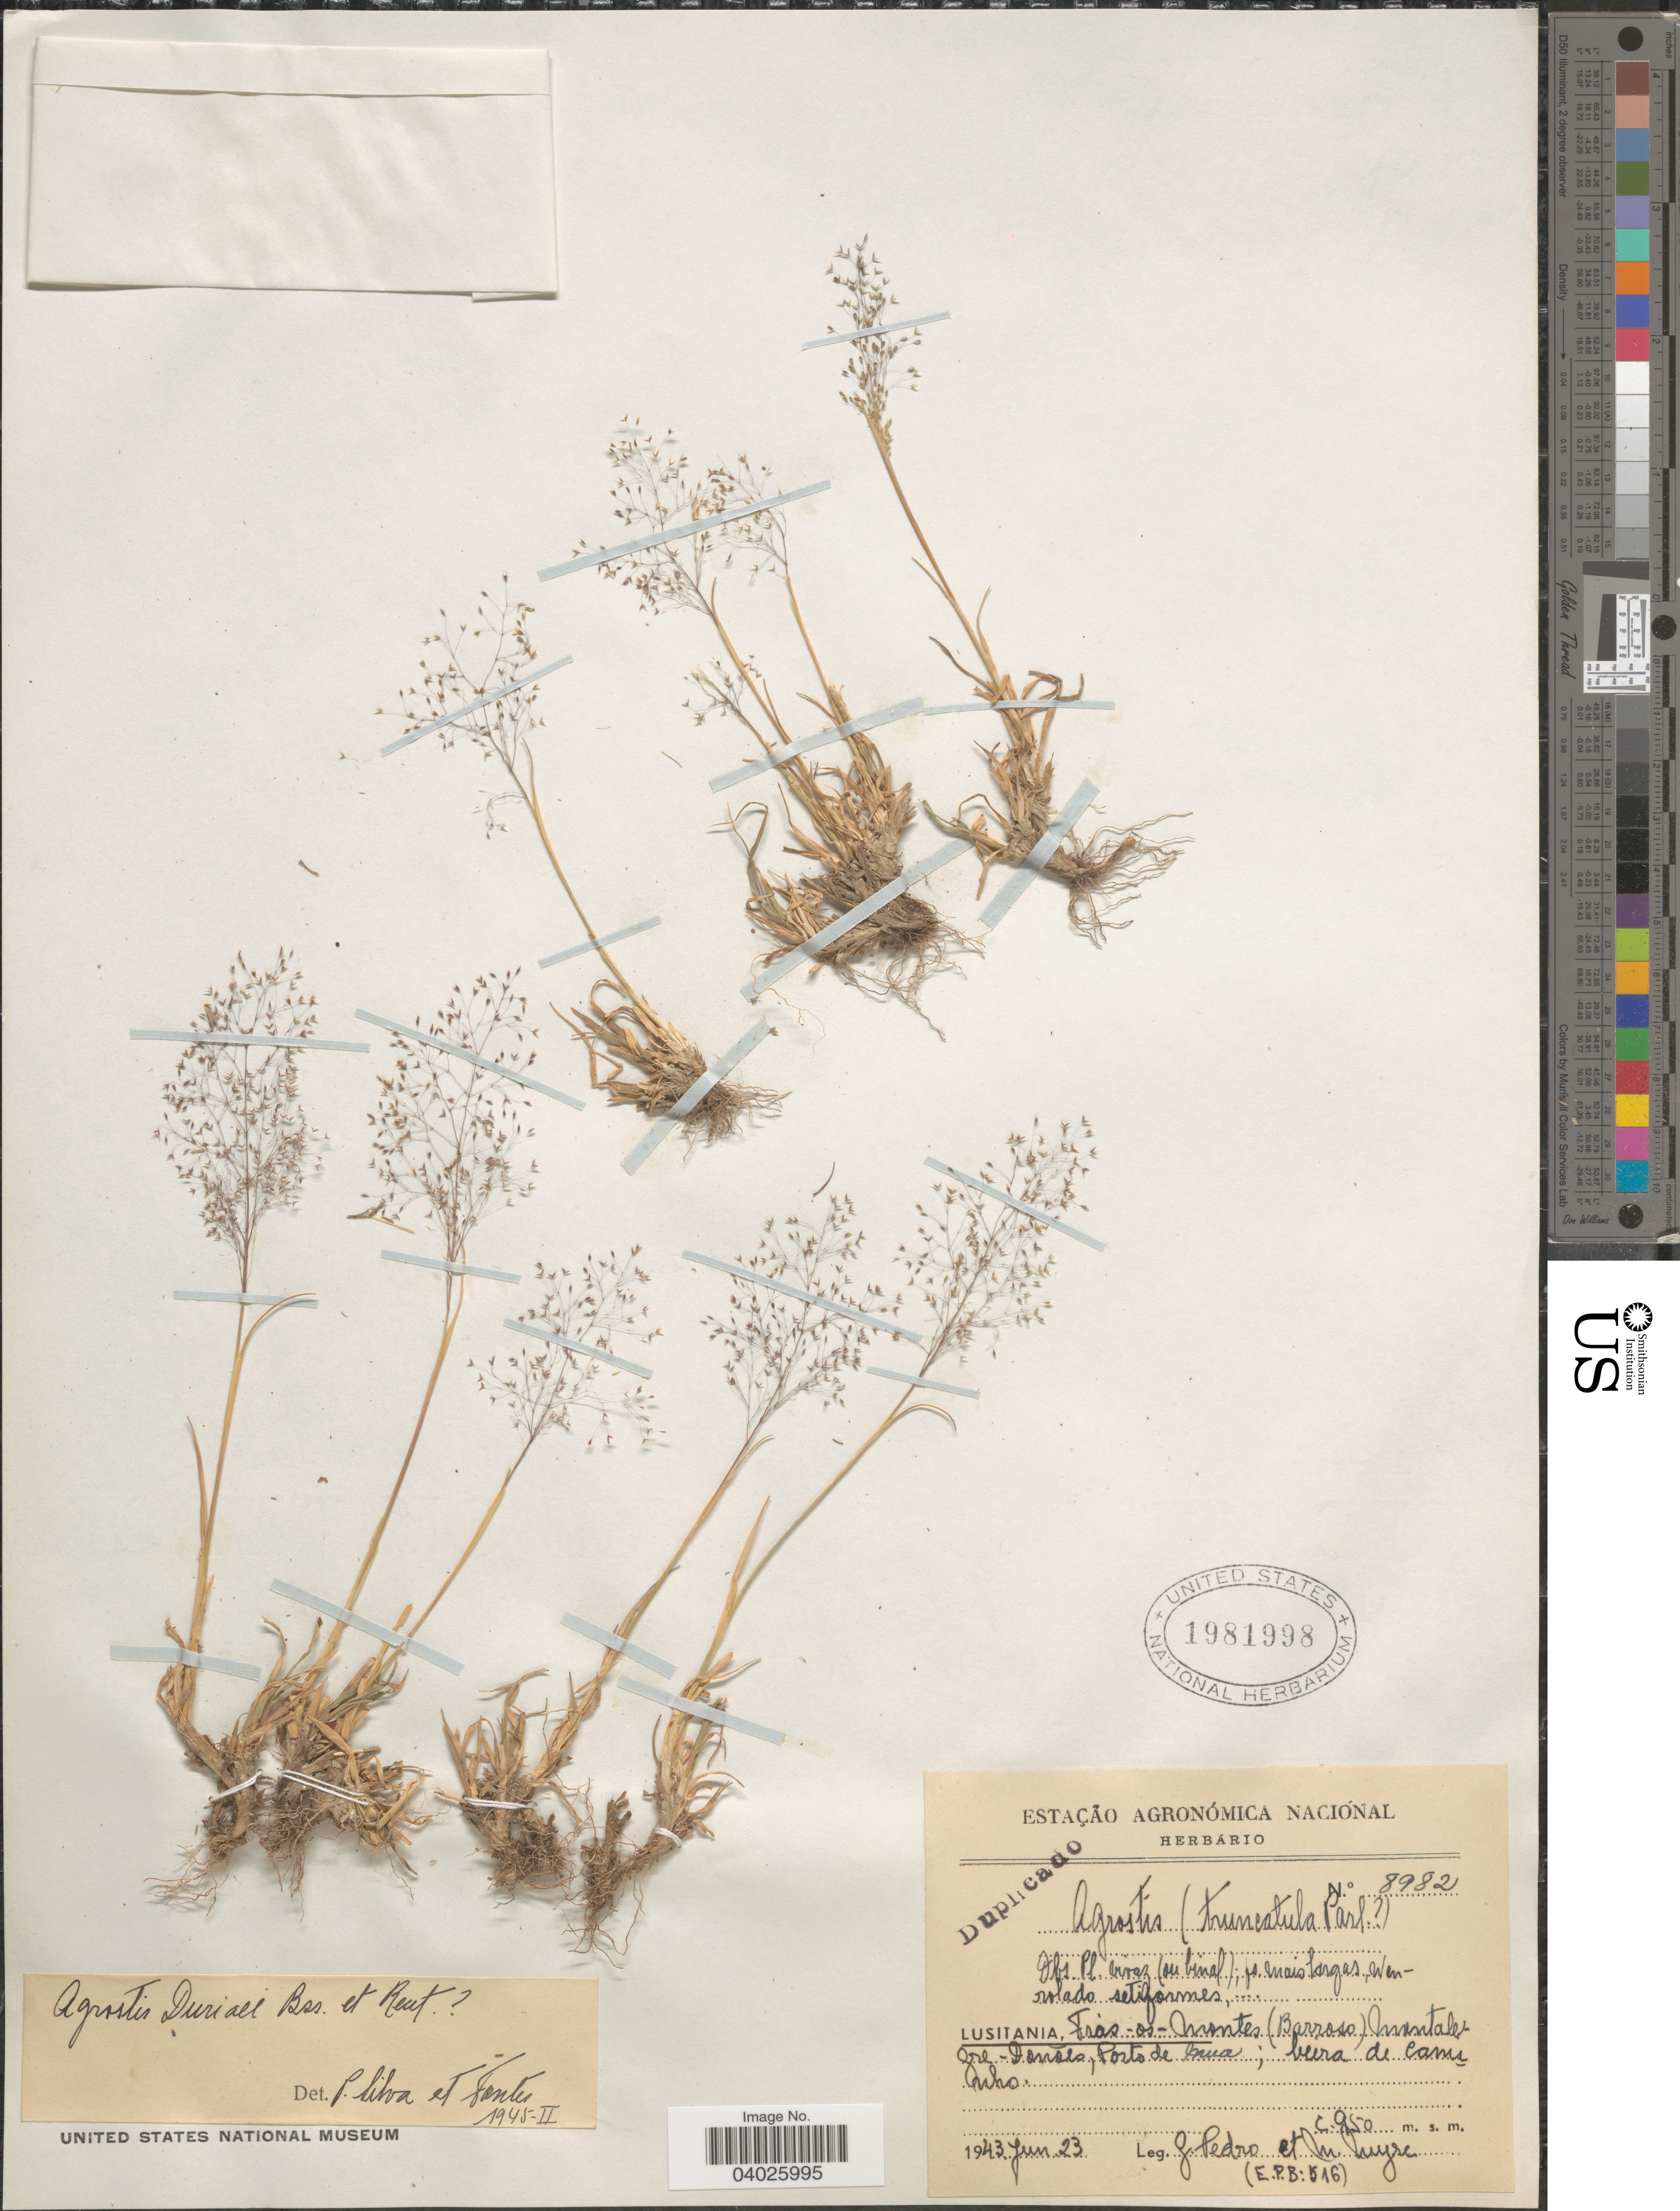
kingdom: Plantae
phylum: Tracheophyta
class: Liliopsida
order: Poales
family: Poaceae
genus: Agrostis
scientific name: Agrostis sp.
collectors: J. Pedro & Myre, M.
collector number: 8982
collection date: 1943-06-23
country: Portugal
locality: Lusitania, Frás-os-Montes (Barroso) Montalegre-Donses [interpreted], Porto de Mua; beira de caminho.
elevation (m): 950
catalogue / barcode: US 1981998